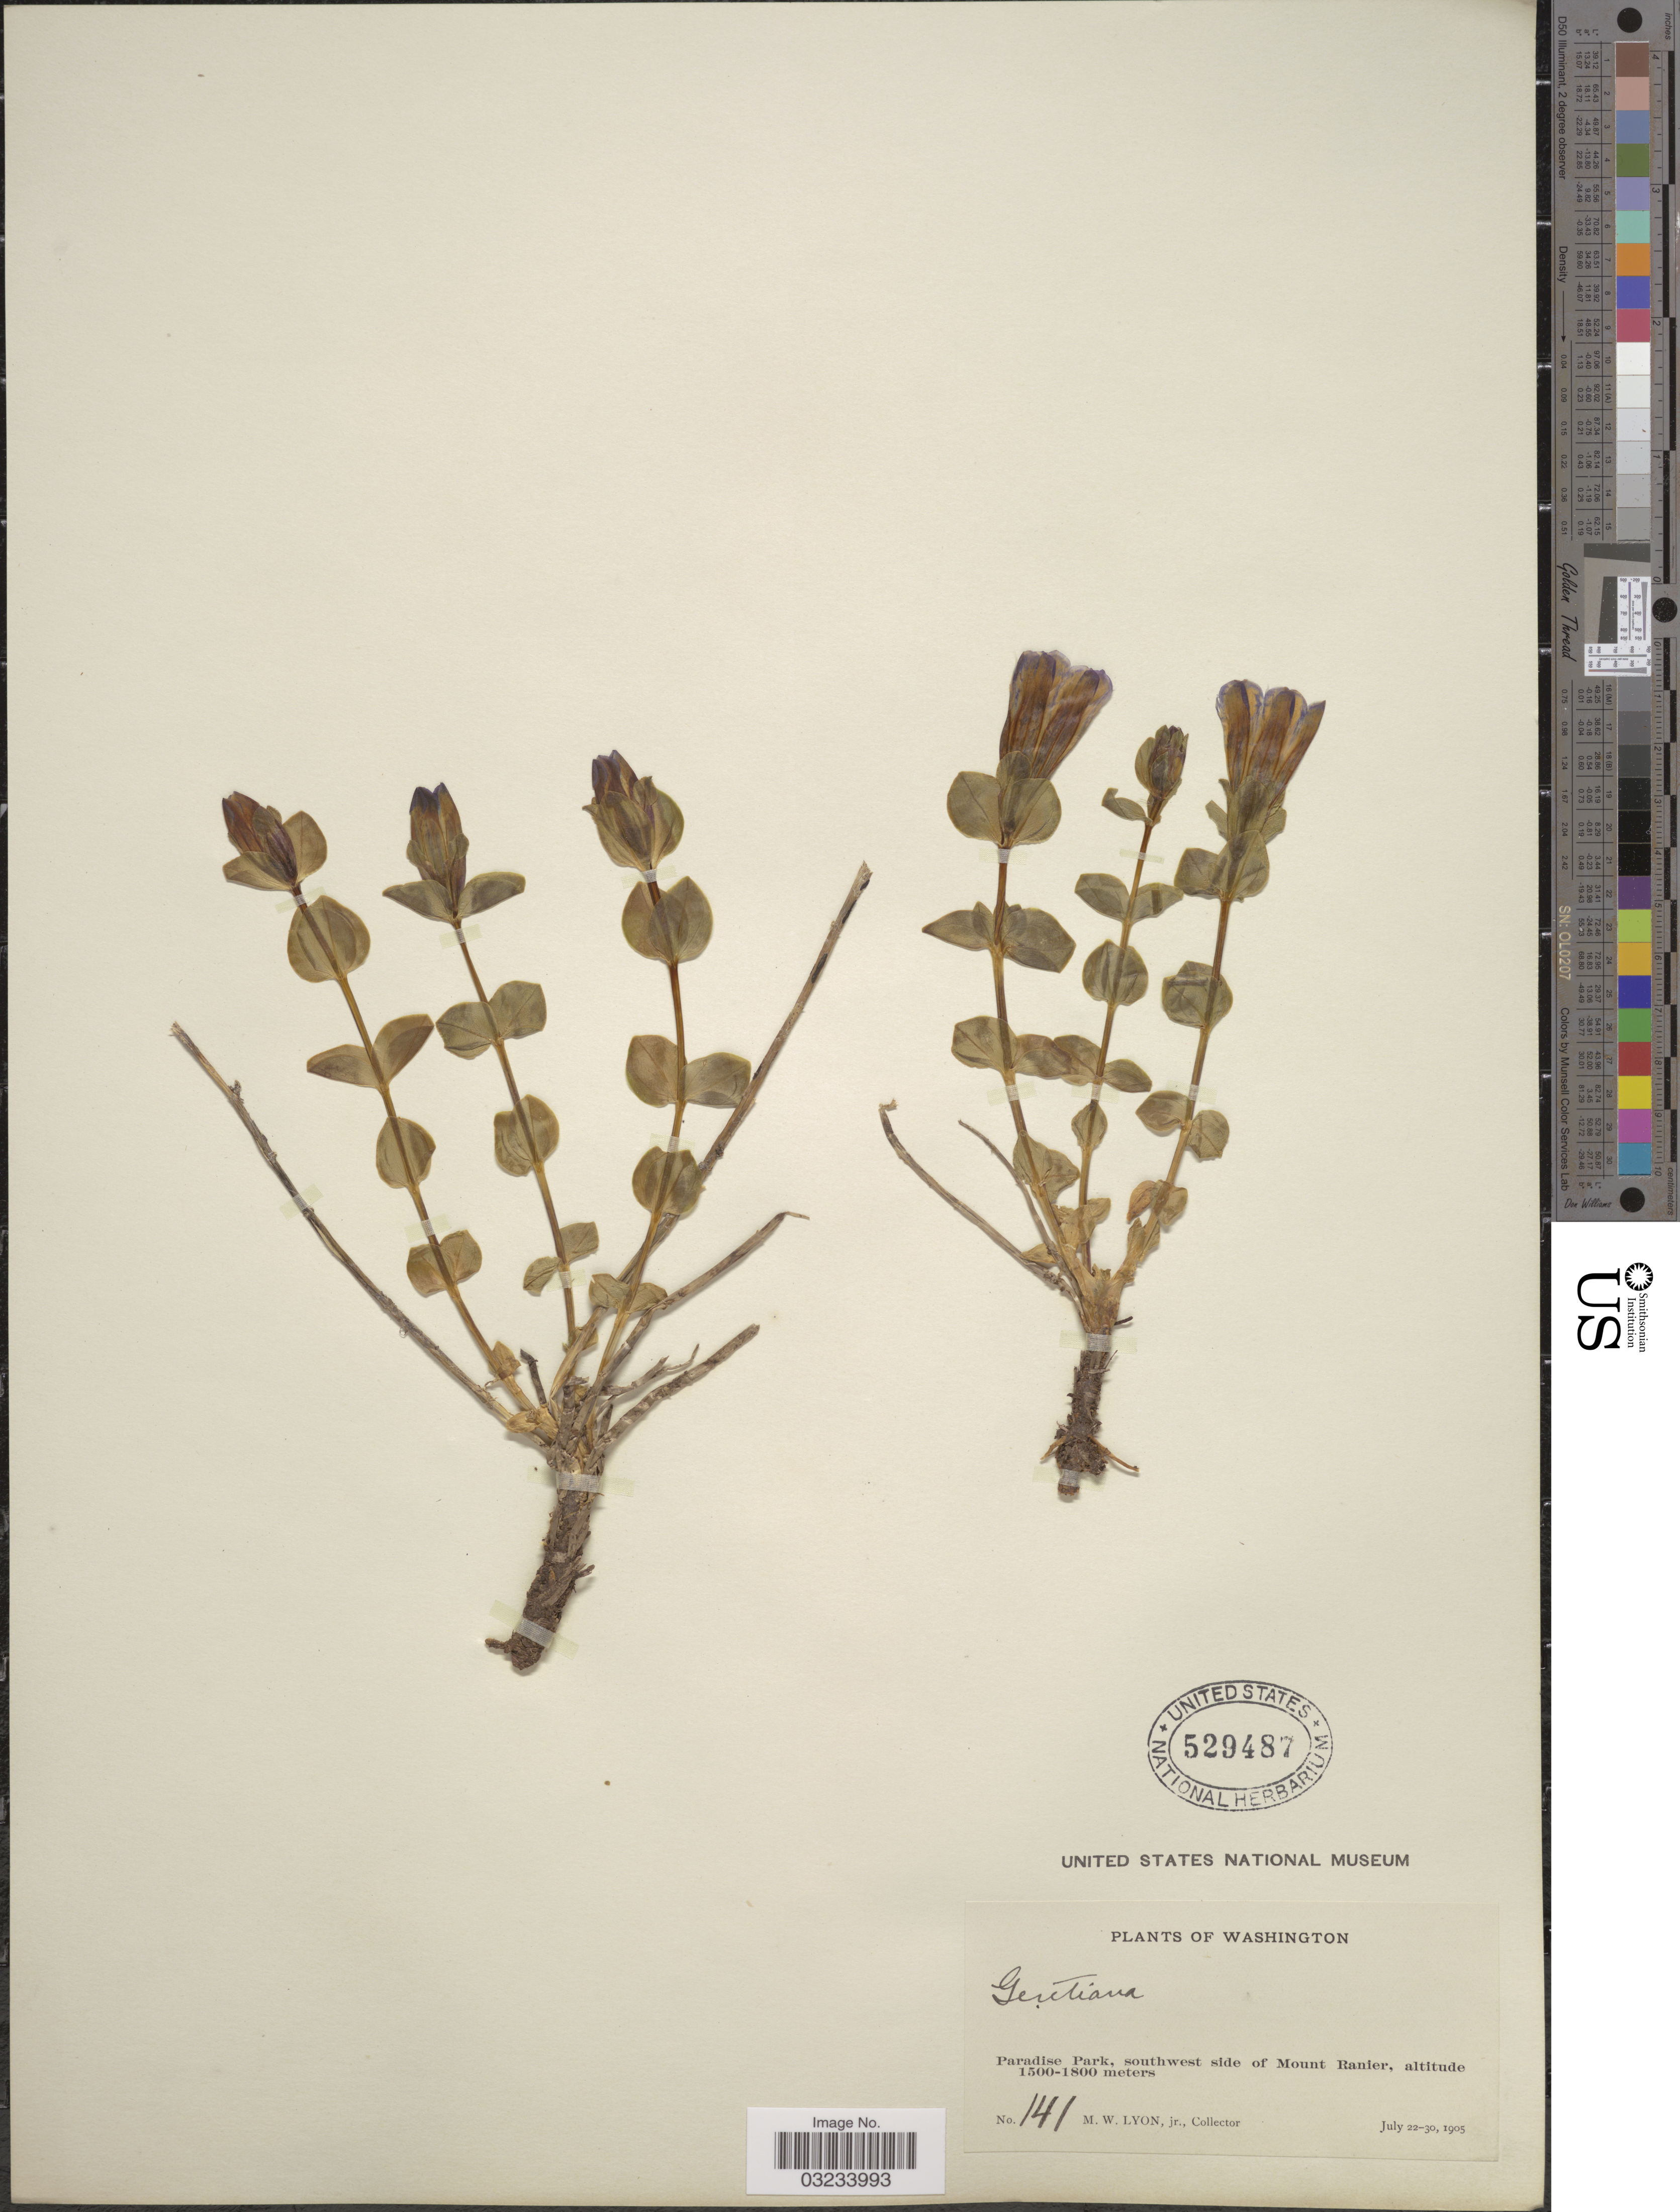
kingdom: Plantae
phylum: Tracheophyta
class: Magnoliopsida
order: Gentianales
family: Gentianaceae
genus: Gentiana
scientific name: Gentiana calycosa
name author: Griseb.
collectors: M. W. Lyon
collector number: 141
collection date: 1905-07-22/1905-07-30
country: United States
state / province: Washington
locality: Paradise Park, southwest side of Mount Ranier.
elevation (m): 1500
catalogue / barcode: US 529487